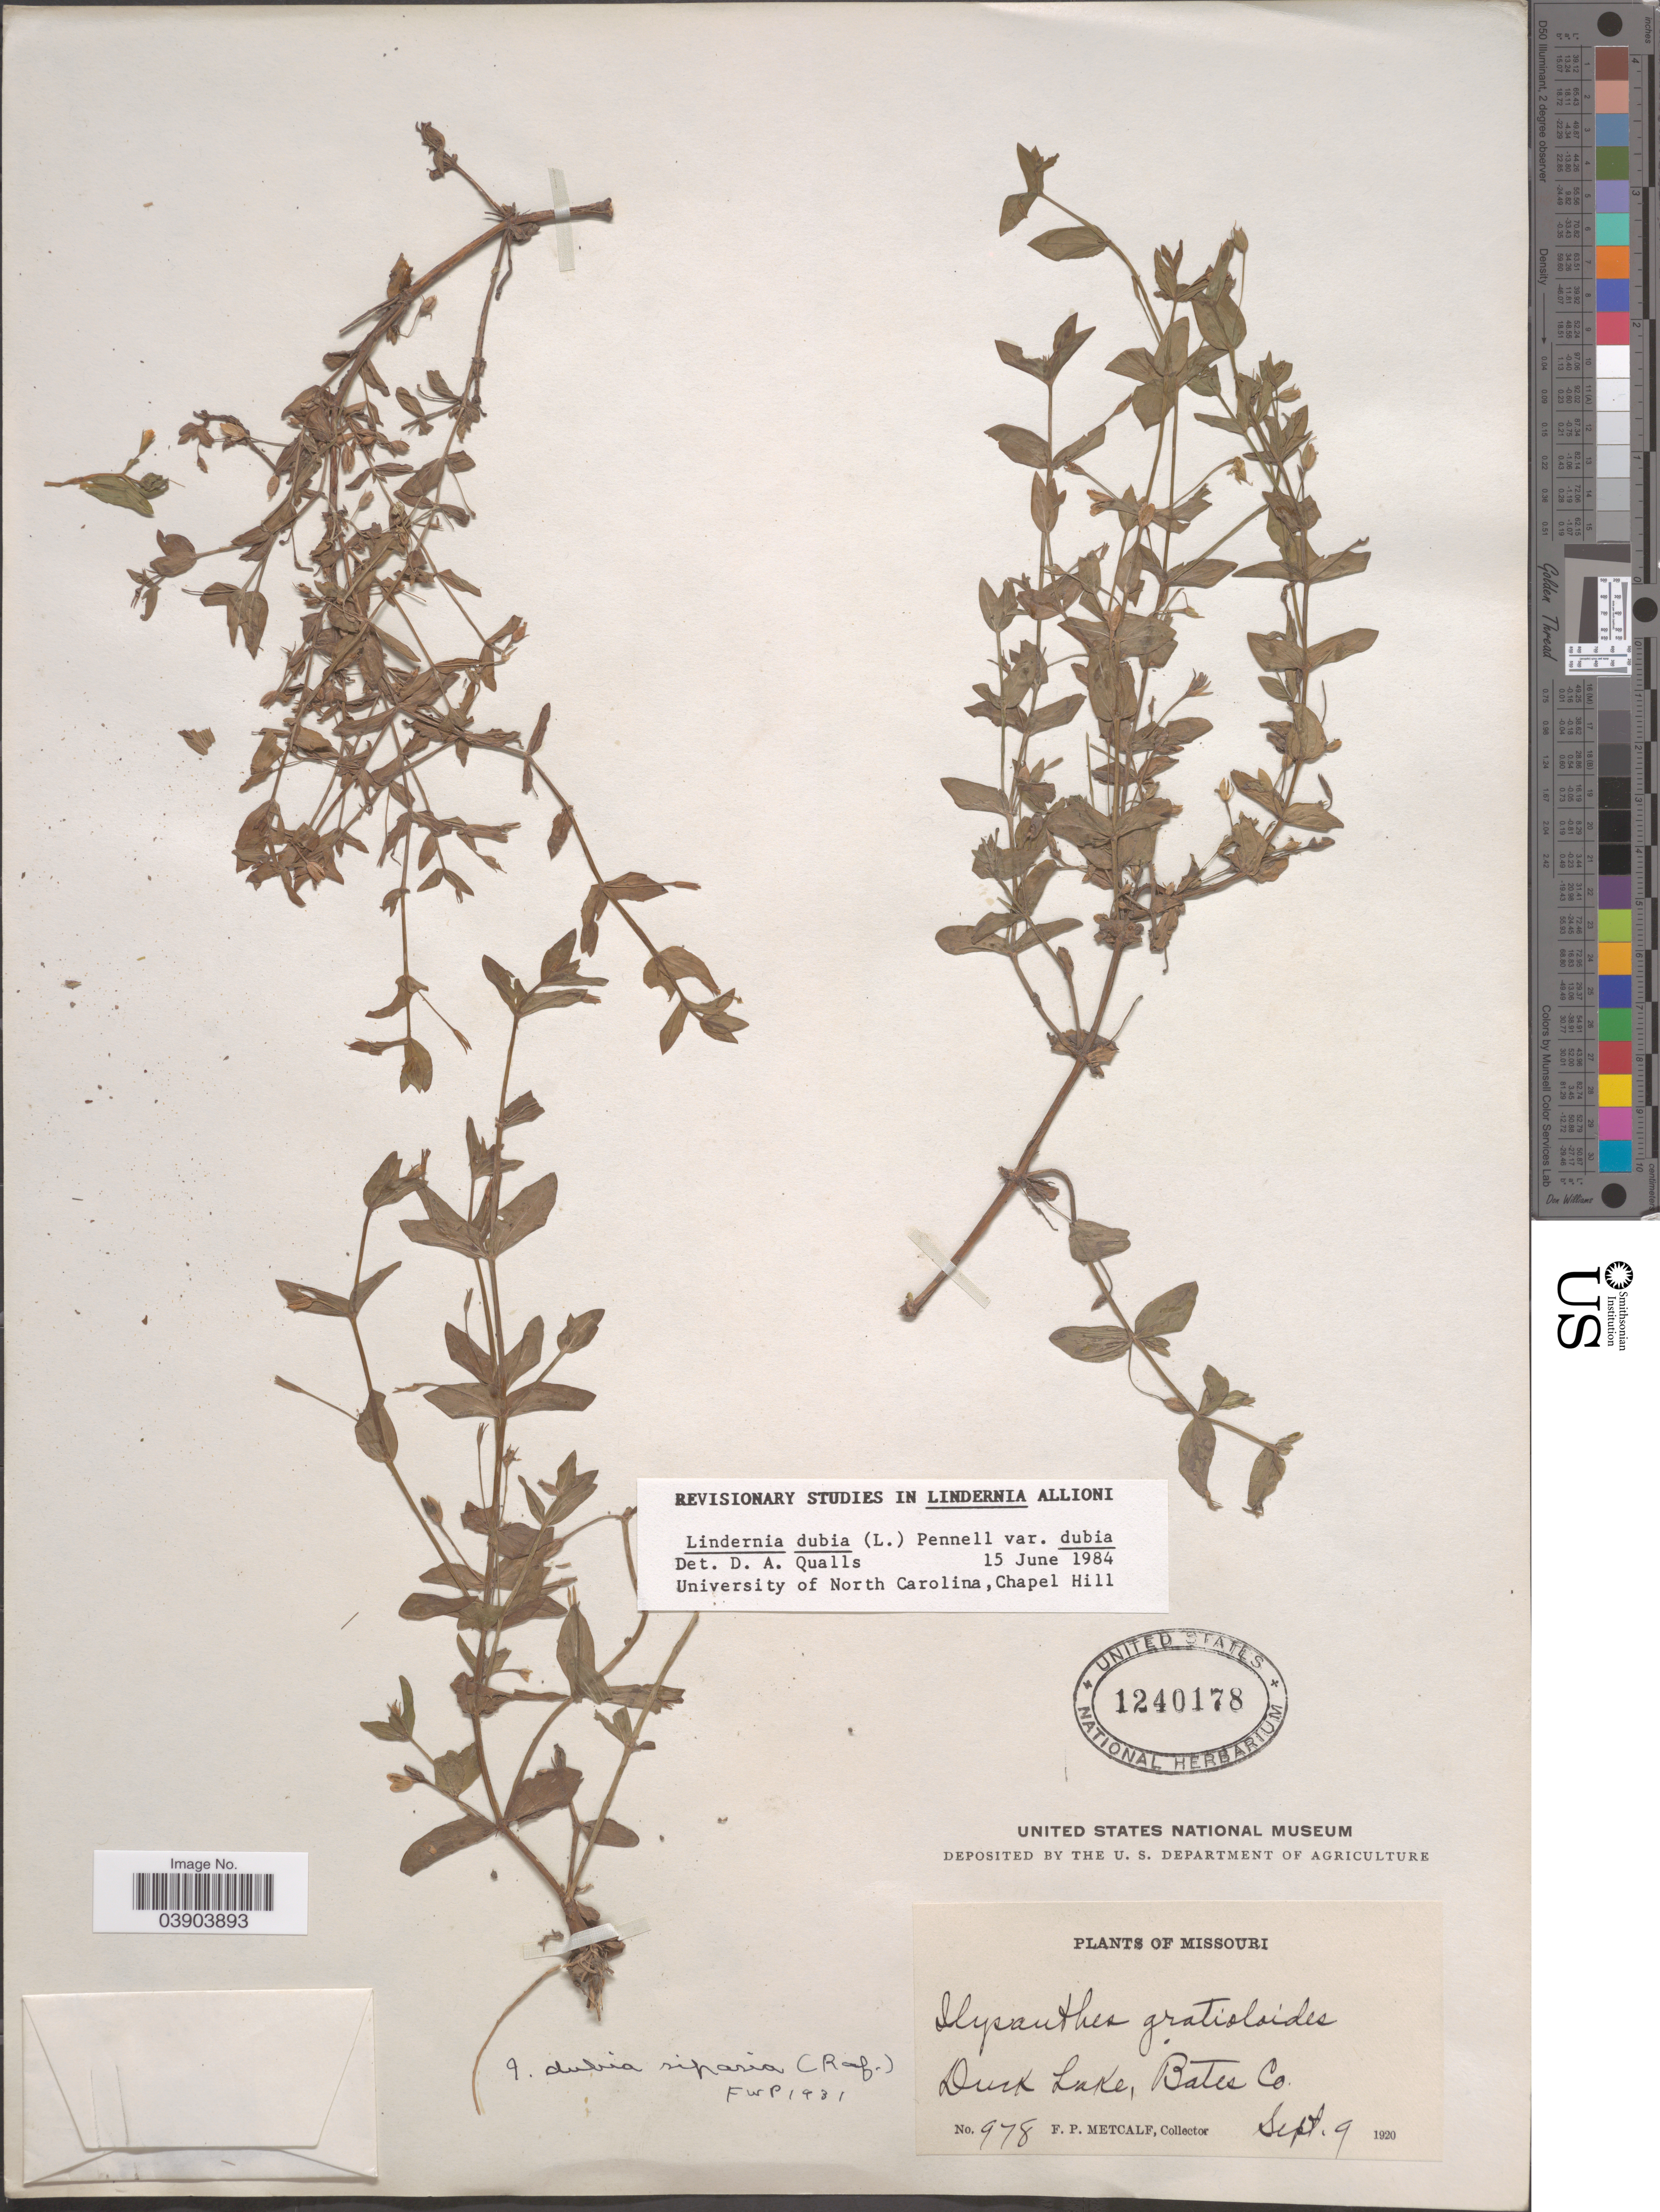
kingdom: Plantae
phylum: Tracheophyta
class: Magnoliopsida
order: Lamiales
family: Linderniaceae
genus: Lindernia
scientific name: Lindernia dubia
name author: (L.) Pennell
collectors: F. Metcalf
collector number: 978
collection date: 1920-09-09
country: United States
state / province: Missouri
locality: Duck Lake, Bates Co.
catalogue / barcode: US 1240178